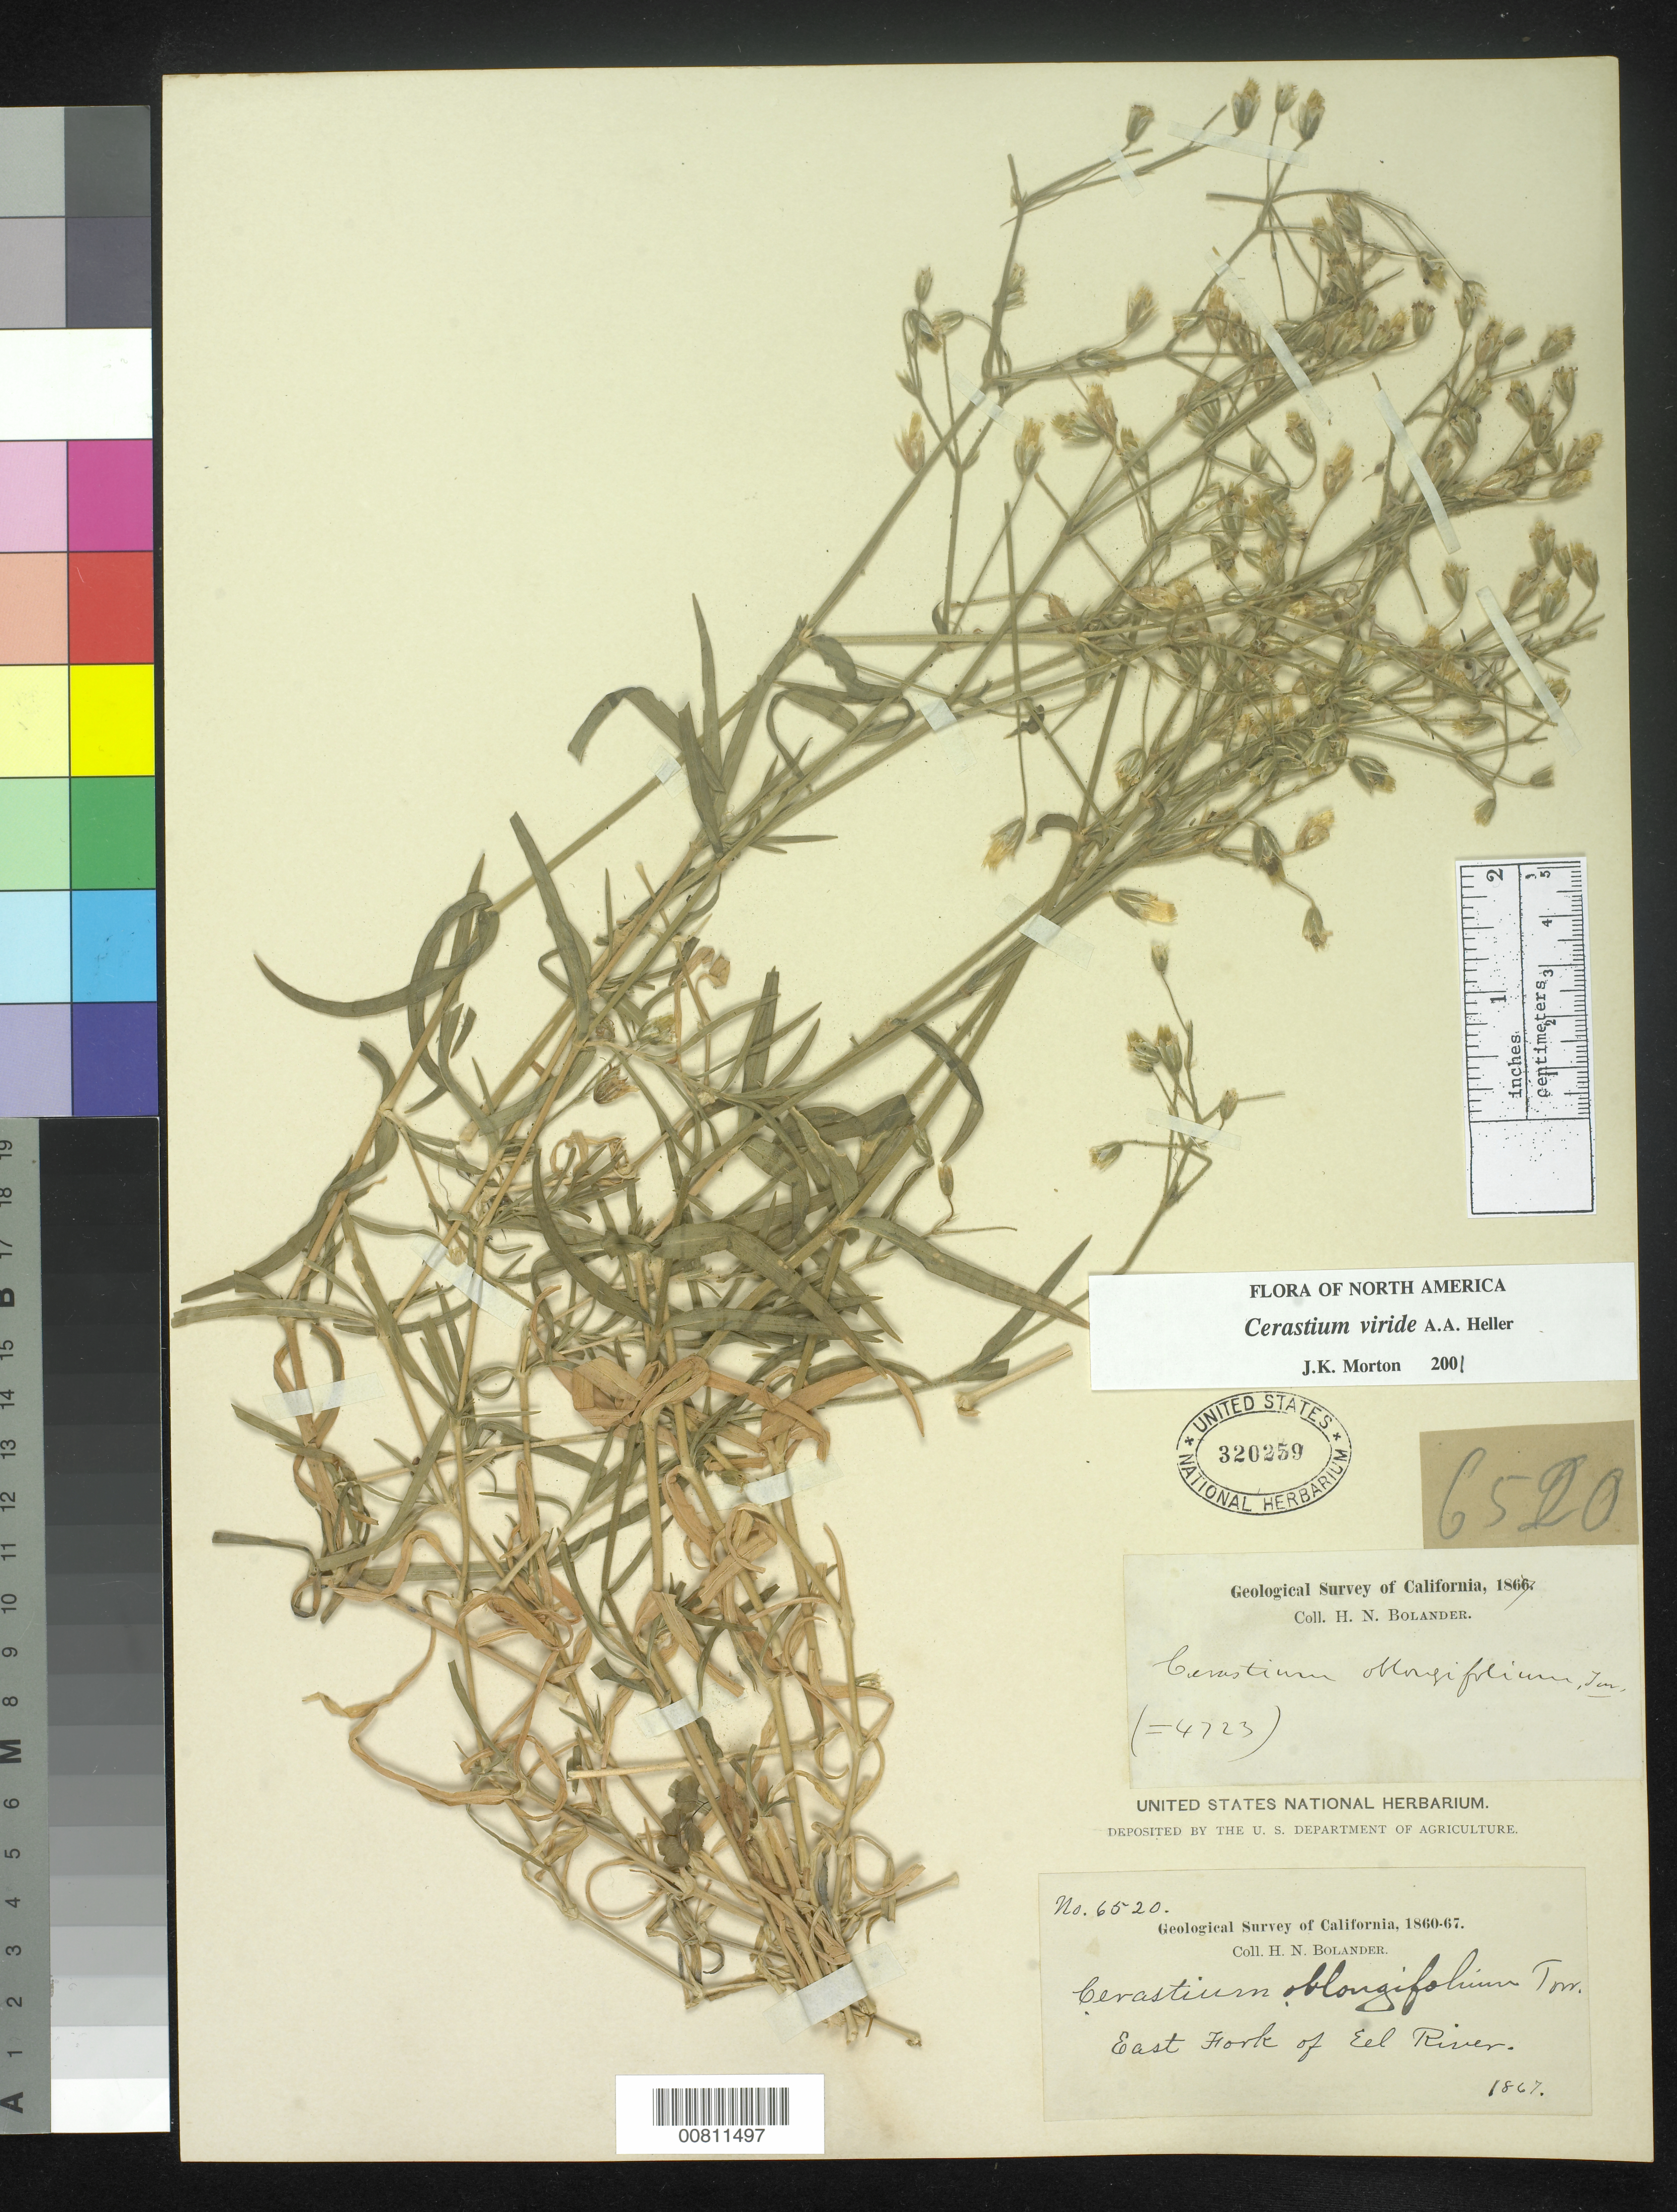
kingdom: Plantae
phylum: Tracheophyta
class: Magnoliopsida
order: Caryophyllales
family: Caryophyllaceae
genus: Cerastium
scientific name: Cerastium arvense var. maximum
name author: Hollick & Britton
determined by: Morton, J. K.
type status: Syntype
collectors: H. Bolander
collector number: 6520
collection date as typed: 1867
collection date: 1867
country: United States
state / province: California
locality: East Fork of Eel River.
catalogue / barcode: US 320259